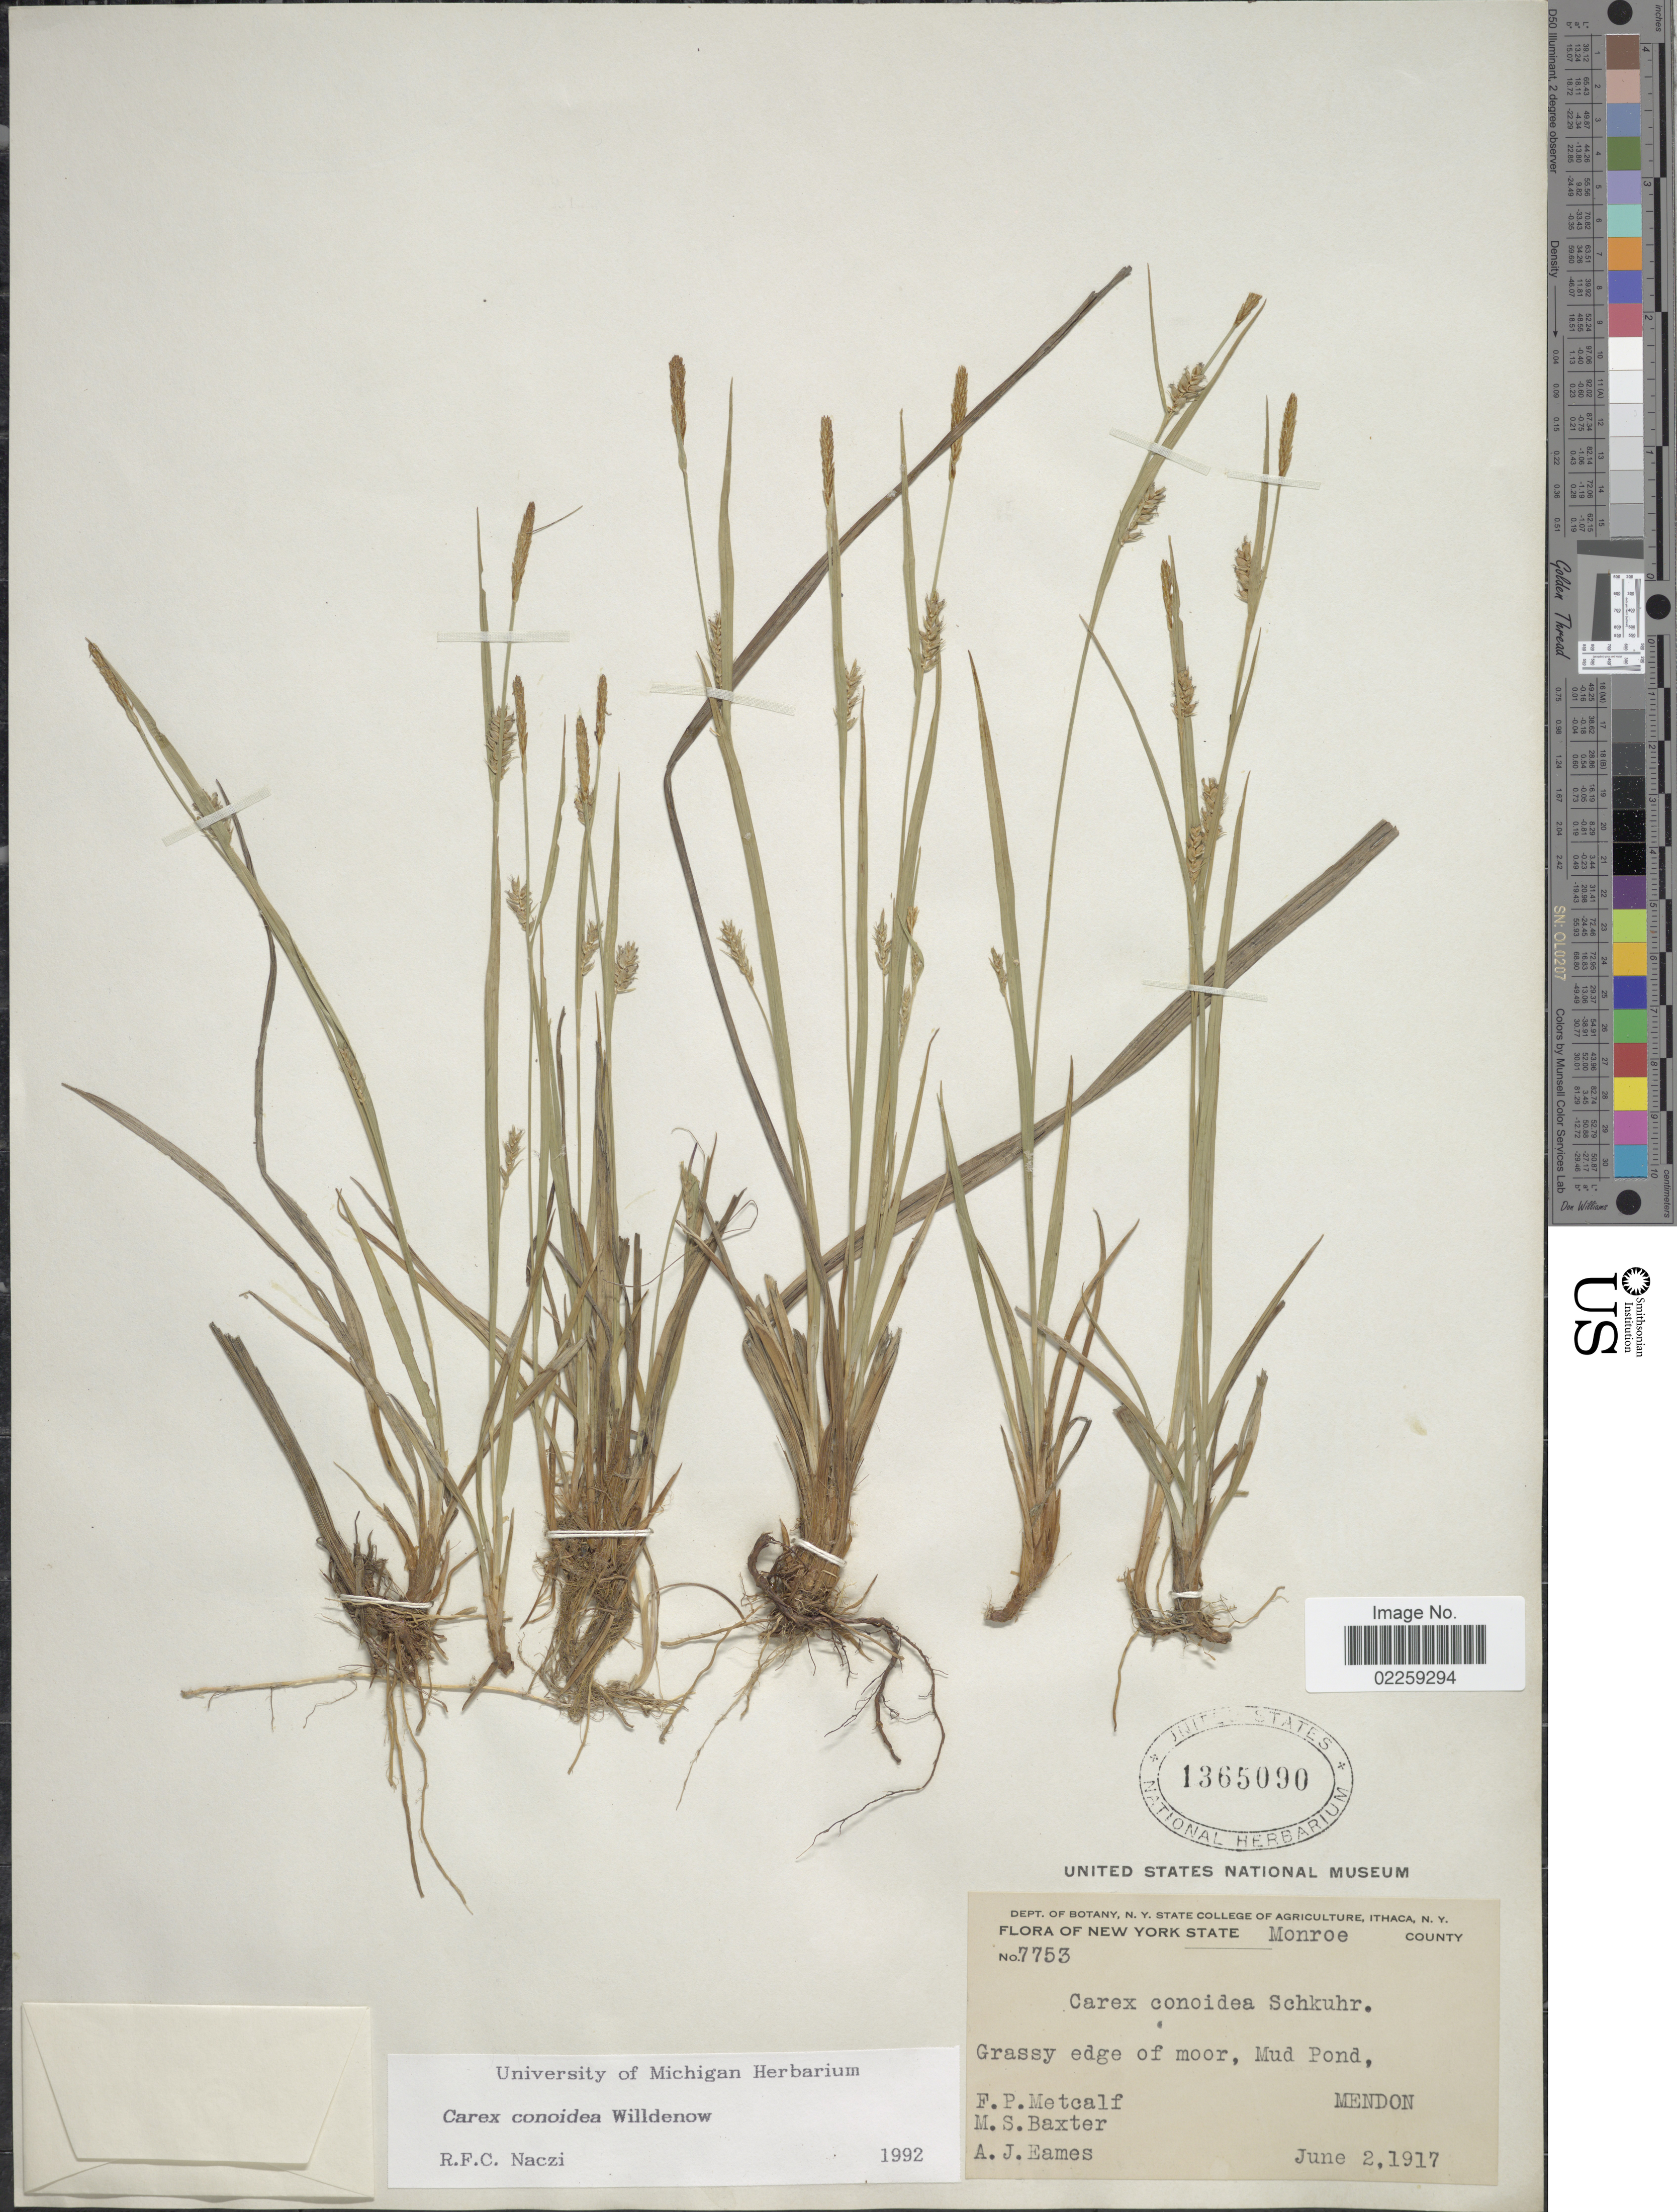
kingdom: Plantae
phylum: Tracheophyta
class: Liliopsida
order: Poales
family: Cyperaceae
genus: Carex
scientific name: Carex conoidea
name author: Willd.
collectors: F. Metcalf, M. Baxter & A. J. Eames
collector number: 7753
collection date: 1917-06-02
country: United States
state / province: New York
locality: Monroe County, Edge of moor, Mud Pond, Mendon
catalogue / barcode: US 1365090